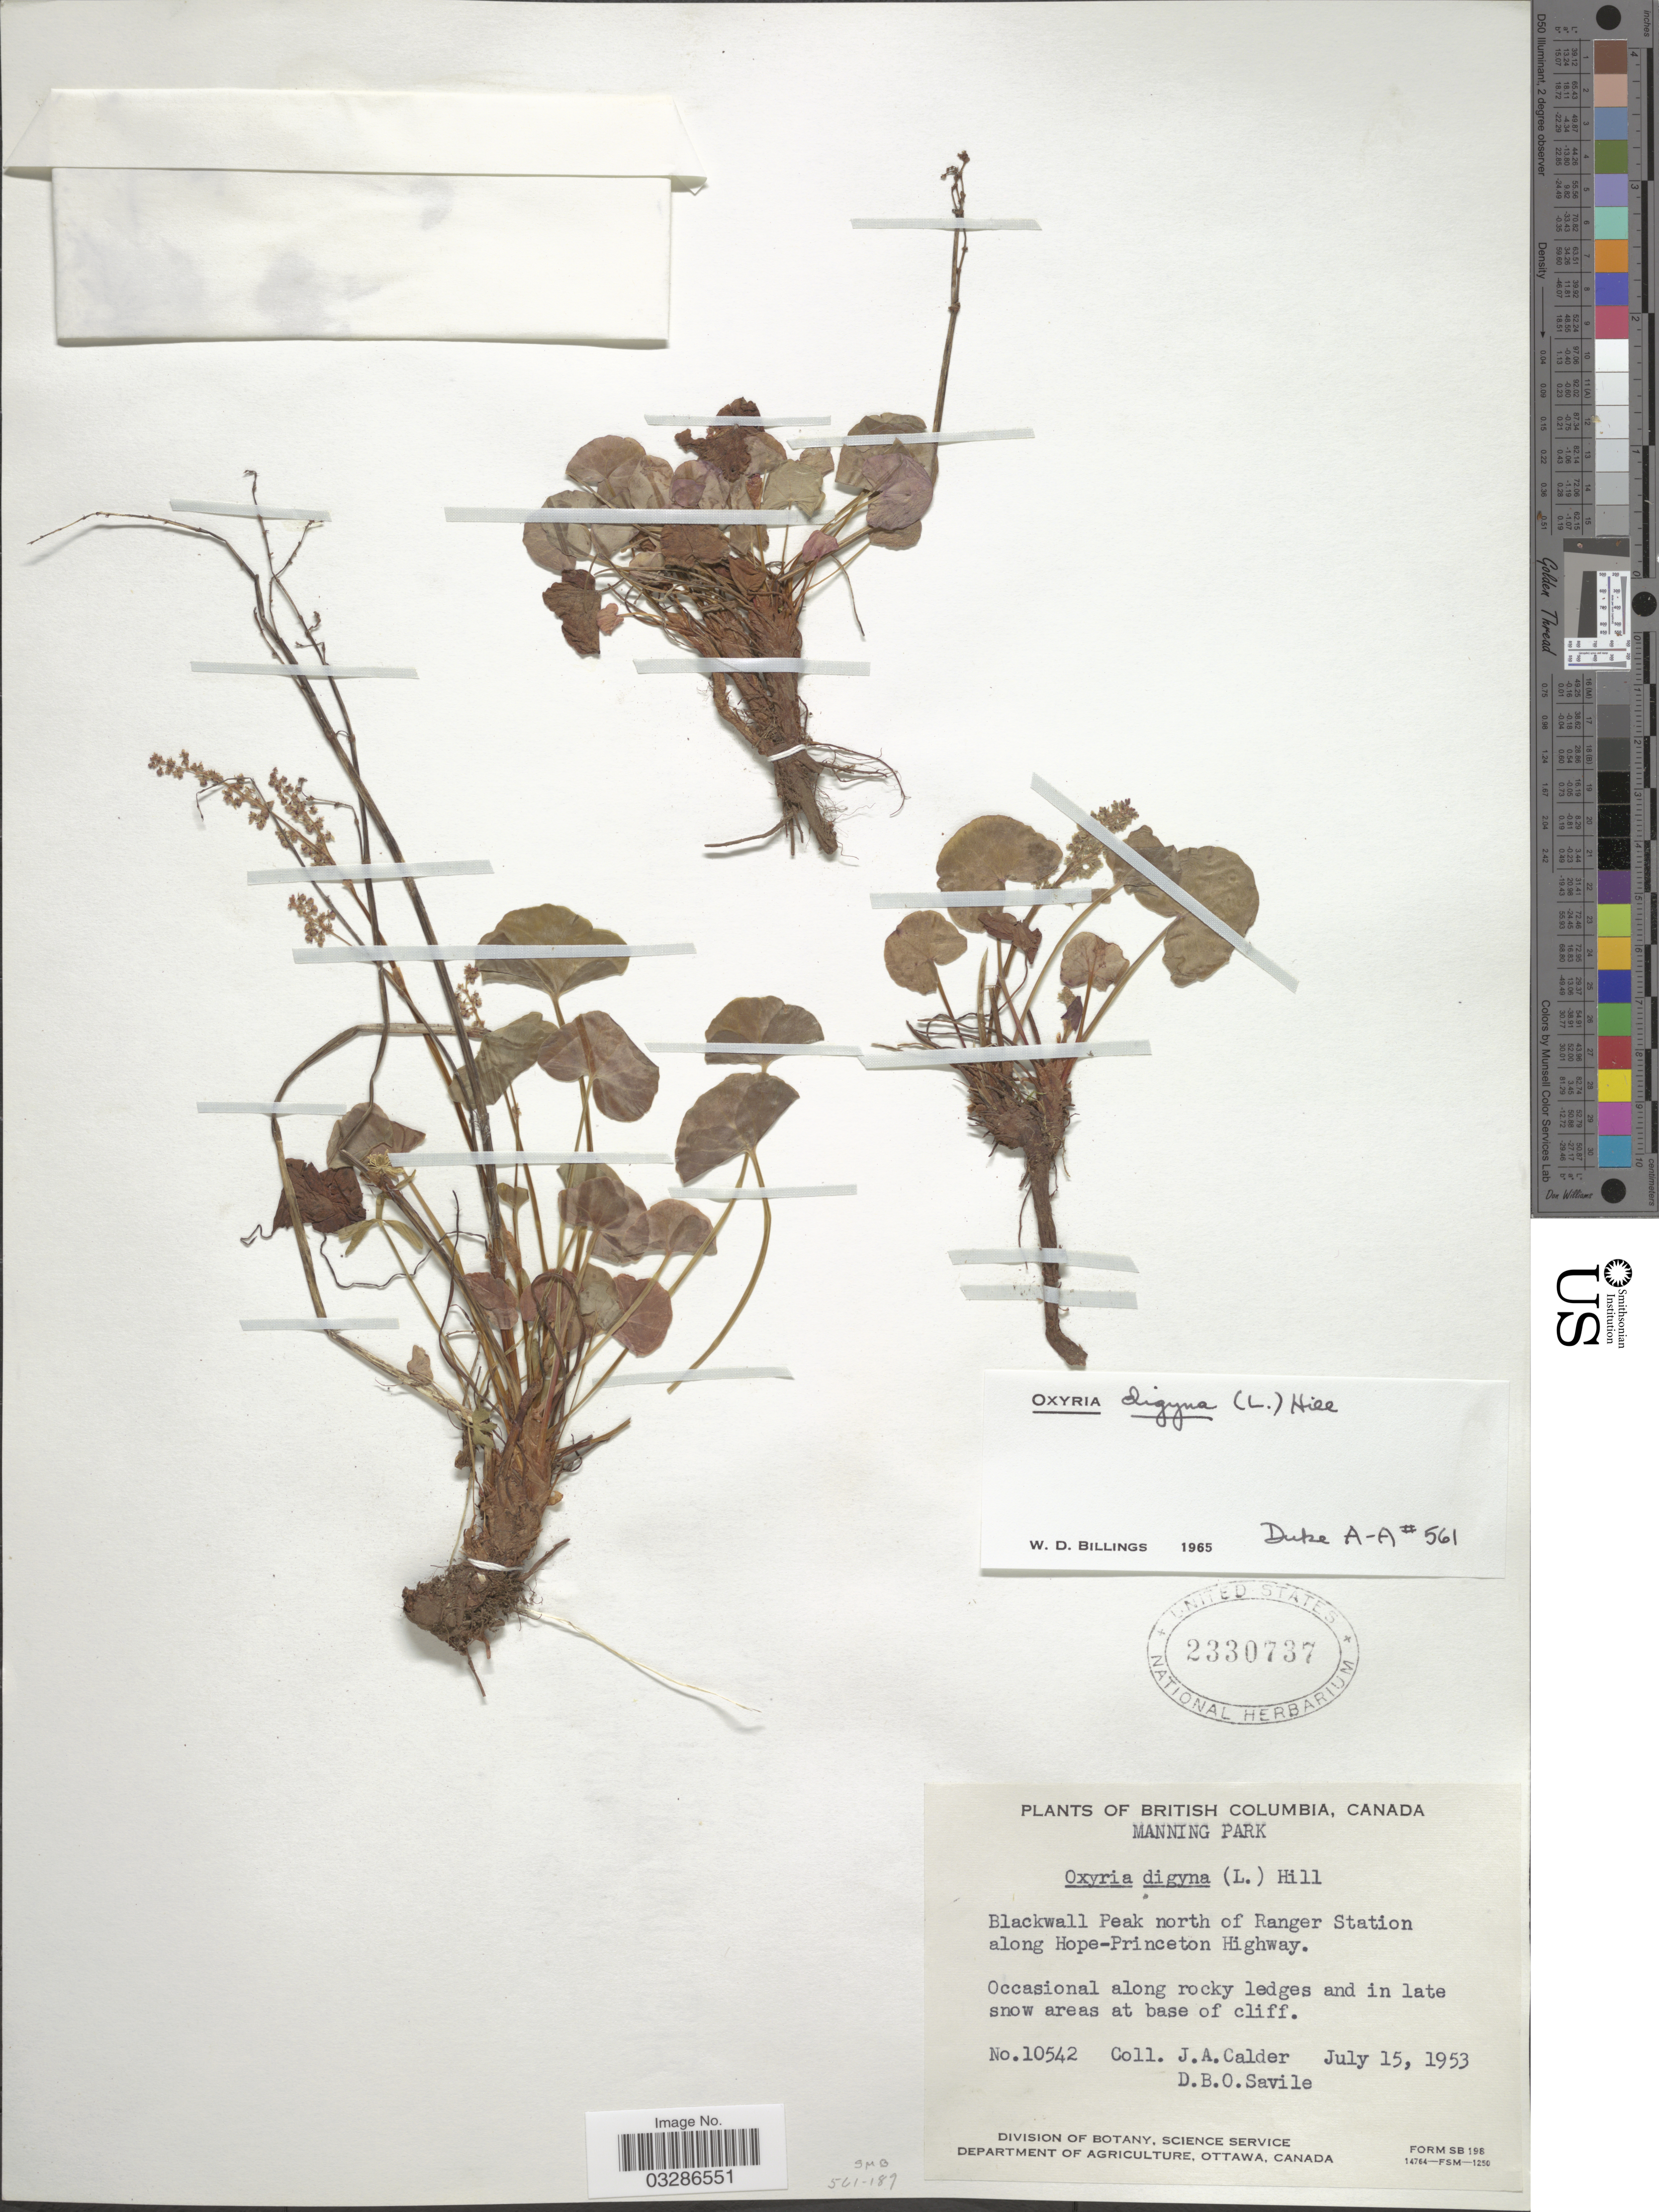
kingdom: Plantae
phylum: Tracheophyta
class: Magnoliopsida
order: Caryophyllales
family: Polygonaceae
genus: Oxyria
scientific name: Oxyria digyna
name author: (L.) Hill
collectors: J. A. Calder & D. Savile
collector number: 10542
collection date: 1953-07-15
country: Canada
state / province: British Columbia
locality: Manning Park, Blackwall Peak north of Ranger Station along Hope-Princeton Highway.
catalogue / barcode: US 2330737